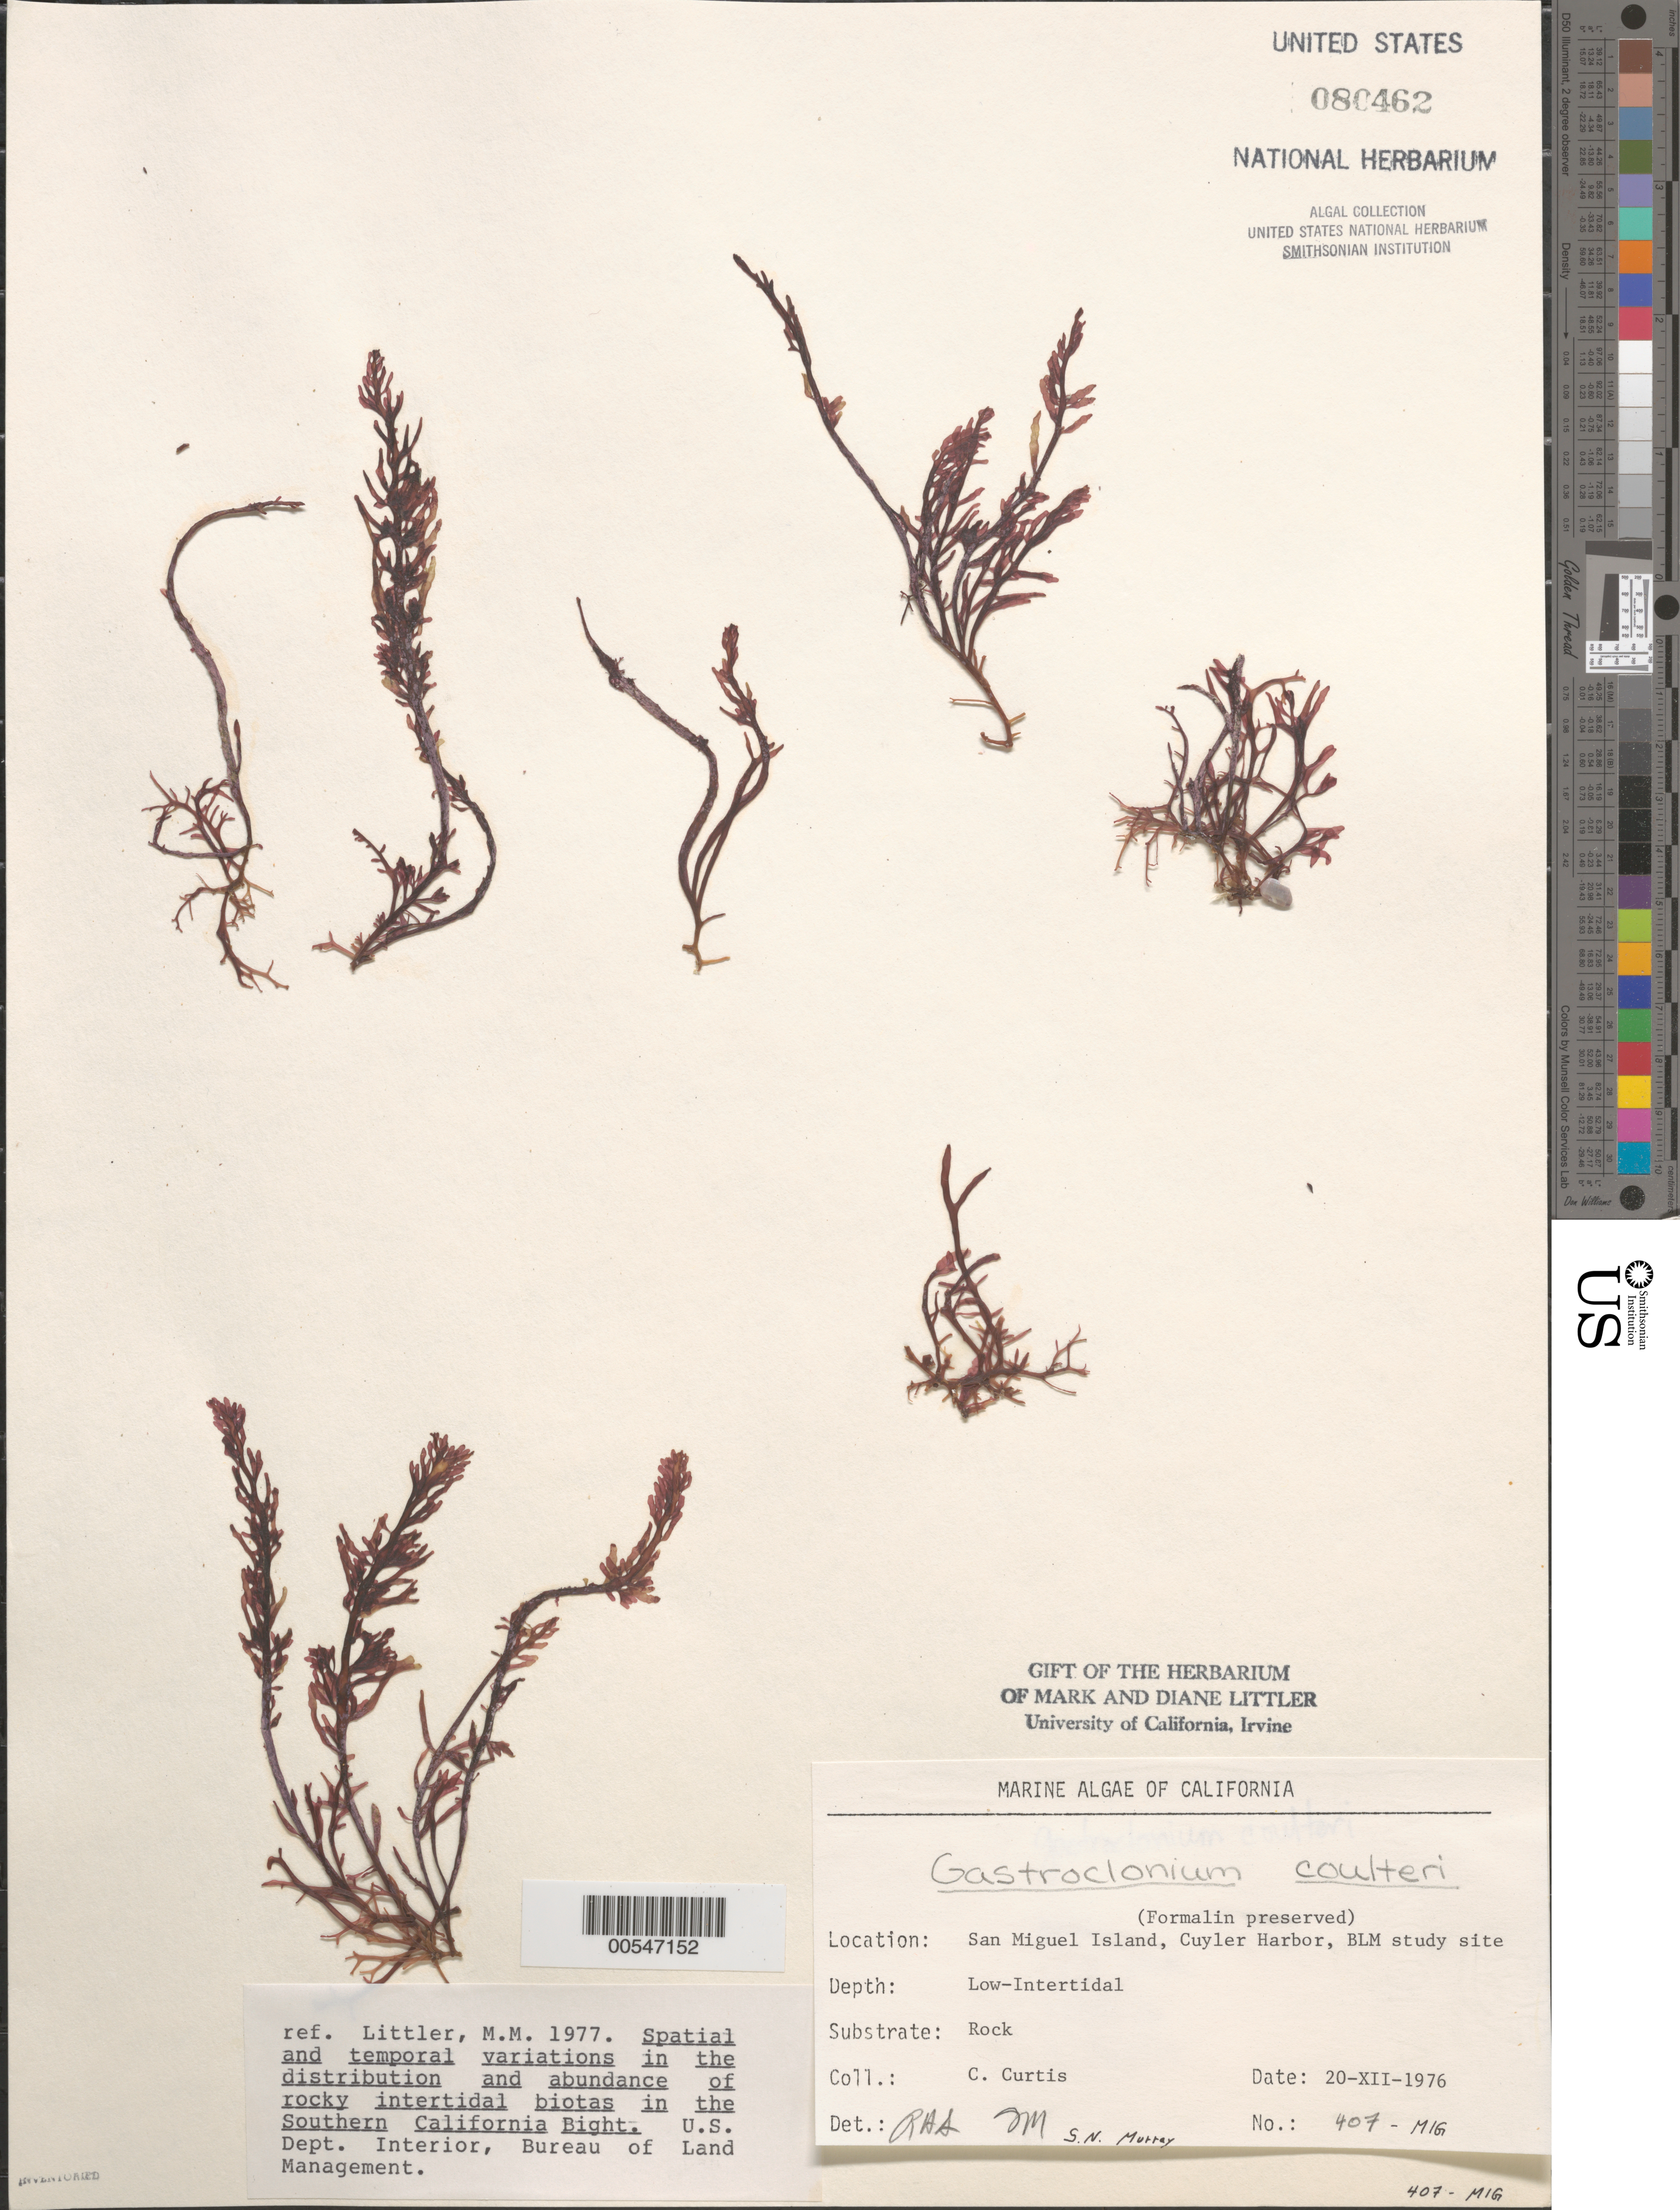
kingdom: Plantae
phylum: Rhodophyta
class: Florideophyceae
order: Rhodymeniales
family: Champiaceae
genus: Neogastroclonium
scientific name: Neogastroclonium subarticulatum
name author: (Turner) L. Le Gall et al.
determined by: Algae name updating Project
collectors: C. Curtis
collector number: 407-MIG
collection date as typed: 20 Dec 1976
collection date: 1976-12-20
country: United States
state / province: California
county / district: Santa Barbara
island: San Miguel Island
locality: Cuyler Harbor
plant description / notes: BLM-SOCALBIGHT Rocky Intertidal Survey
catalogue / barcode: US 80462